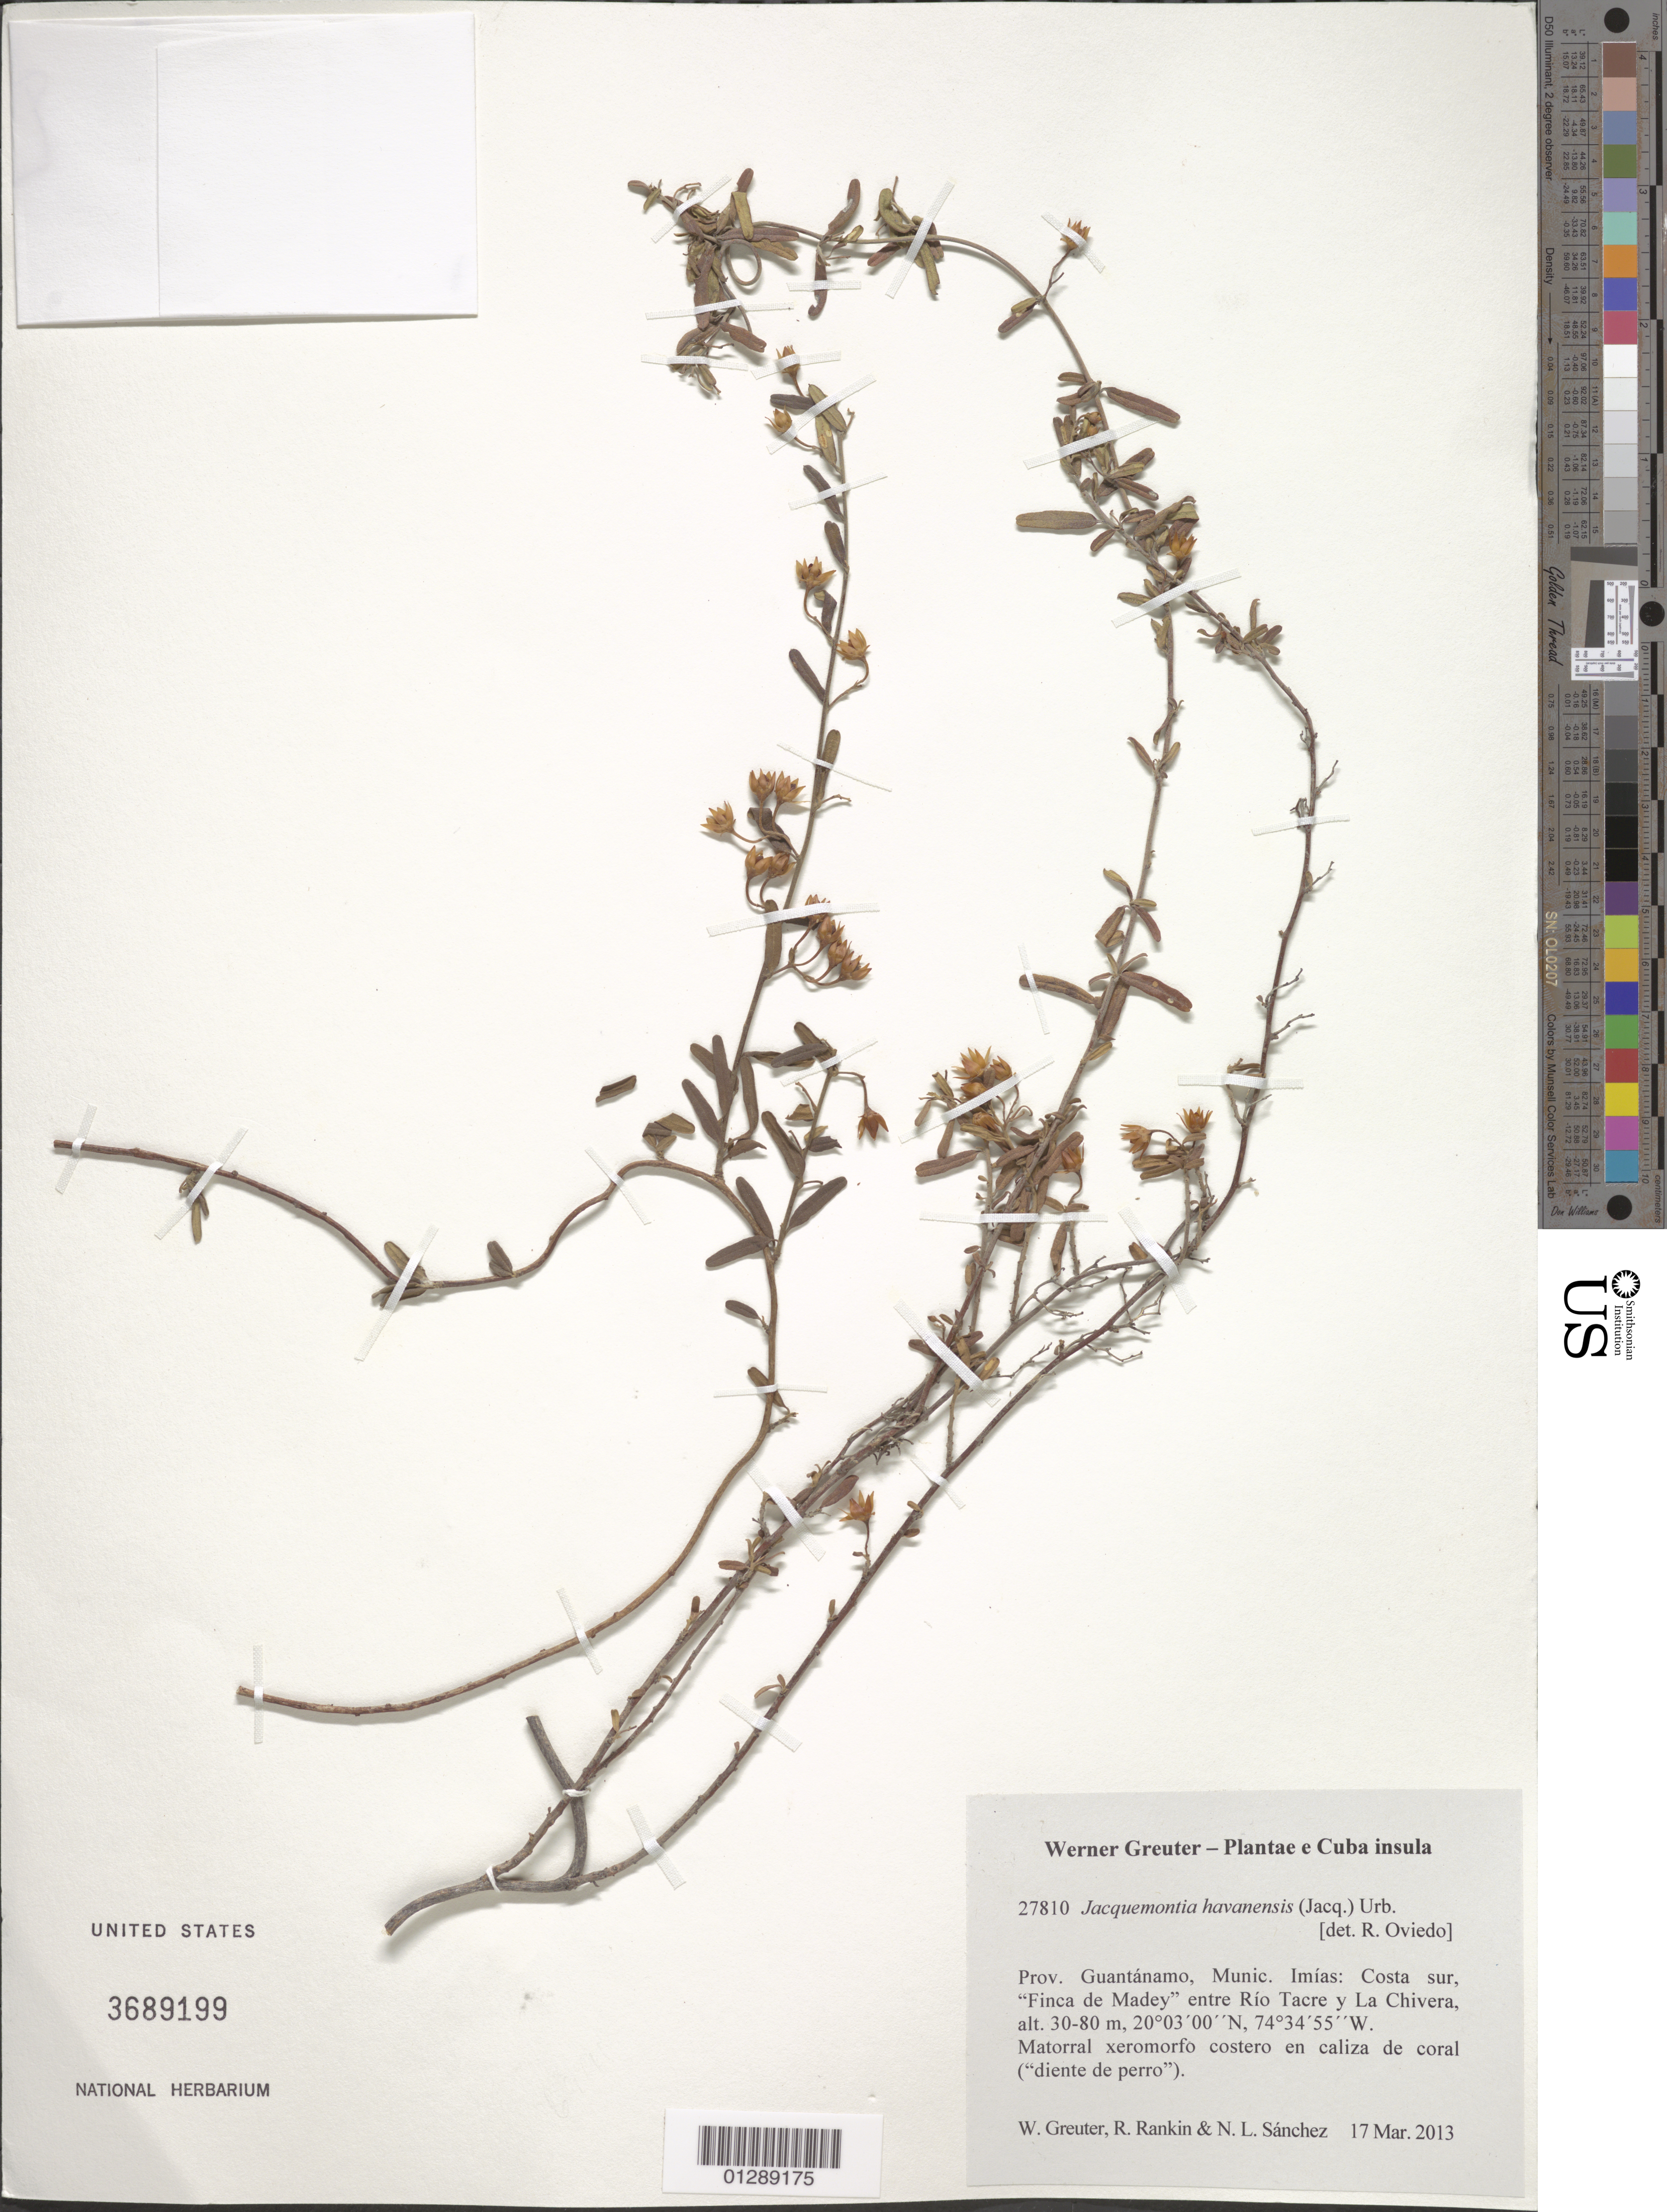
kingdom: Plantae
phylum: Tracheophyta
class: Magnoliopsida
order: Solanales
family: Convolvulaceae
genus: Jacquemontia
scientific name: Jacquemontia havanensis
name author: (Jacq.) Urb.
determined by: Oviedo, R.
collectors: W. R. Greuter, R. Rankin Rodriguez & N. Sanchez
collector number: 27810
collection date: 2013-03-17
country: Cuba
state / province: Guantanamo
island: Cuba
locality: Munic. Imías: Costa sur "Finca de Madey" entre Río Tacre y La Chivera.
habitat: Matorral xeromorfo costero en caliza de coral ("diente de perro").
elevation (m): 30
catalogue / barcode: US 3689199